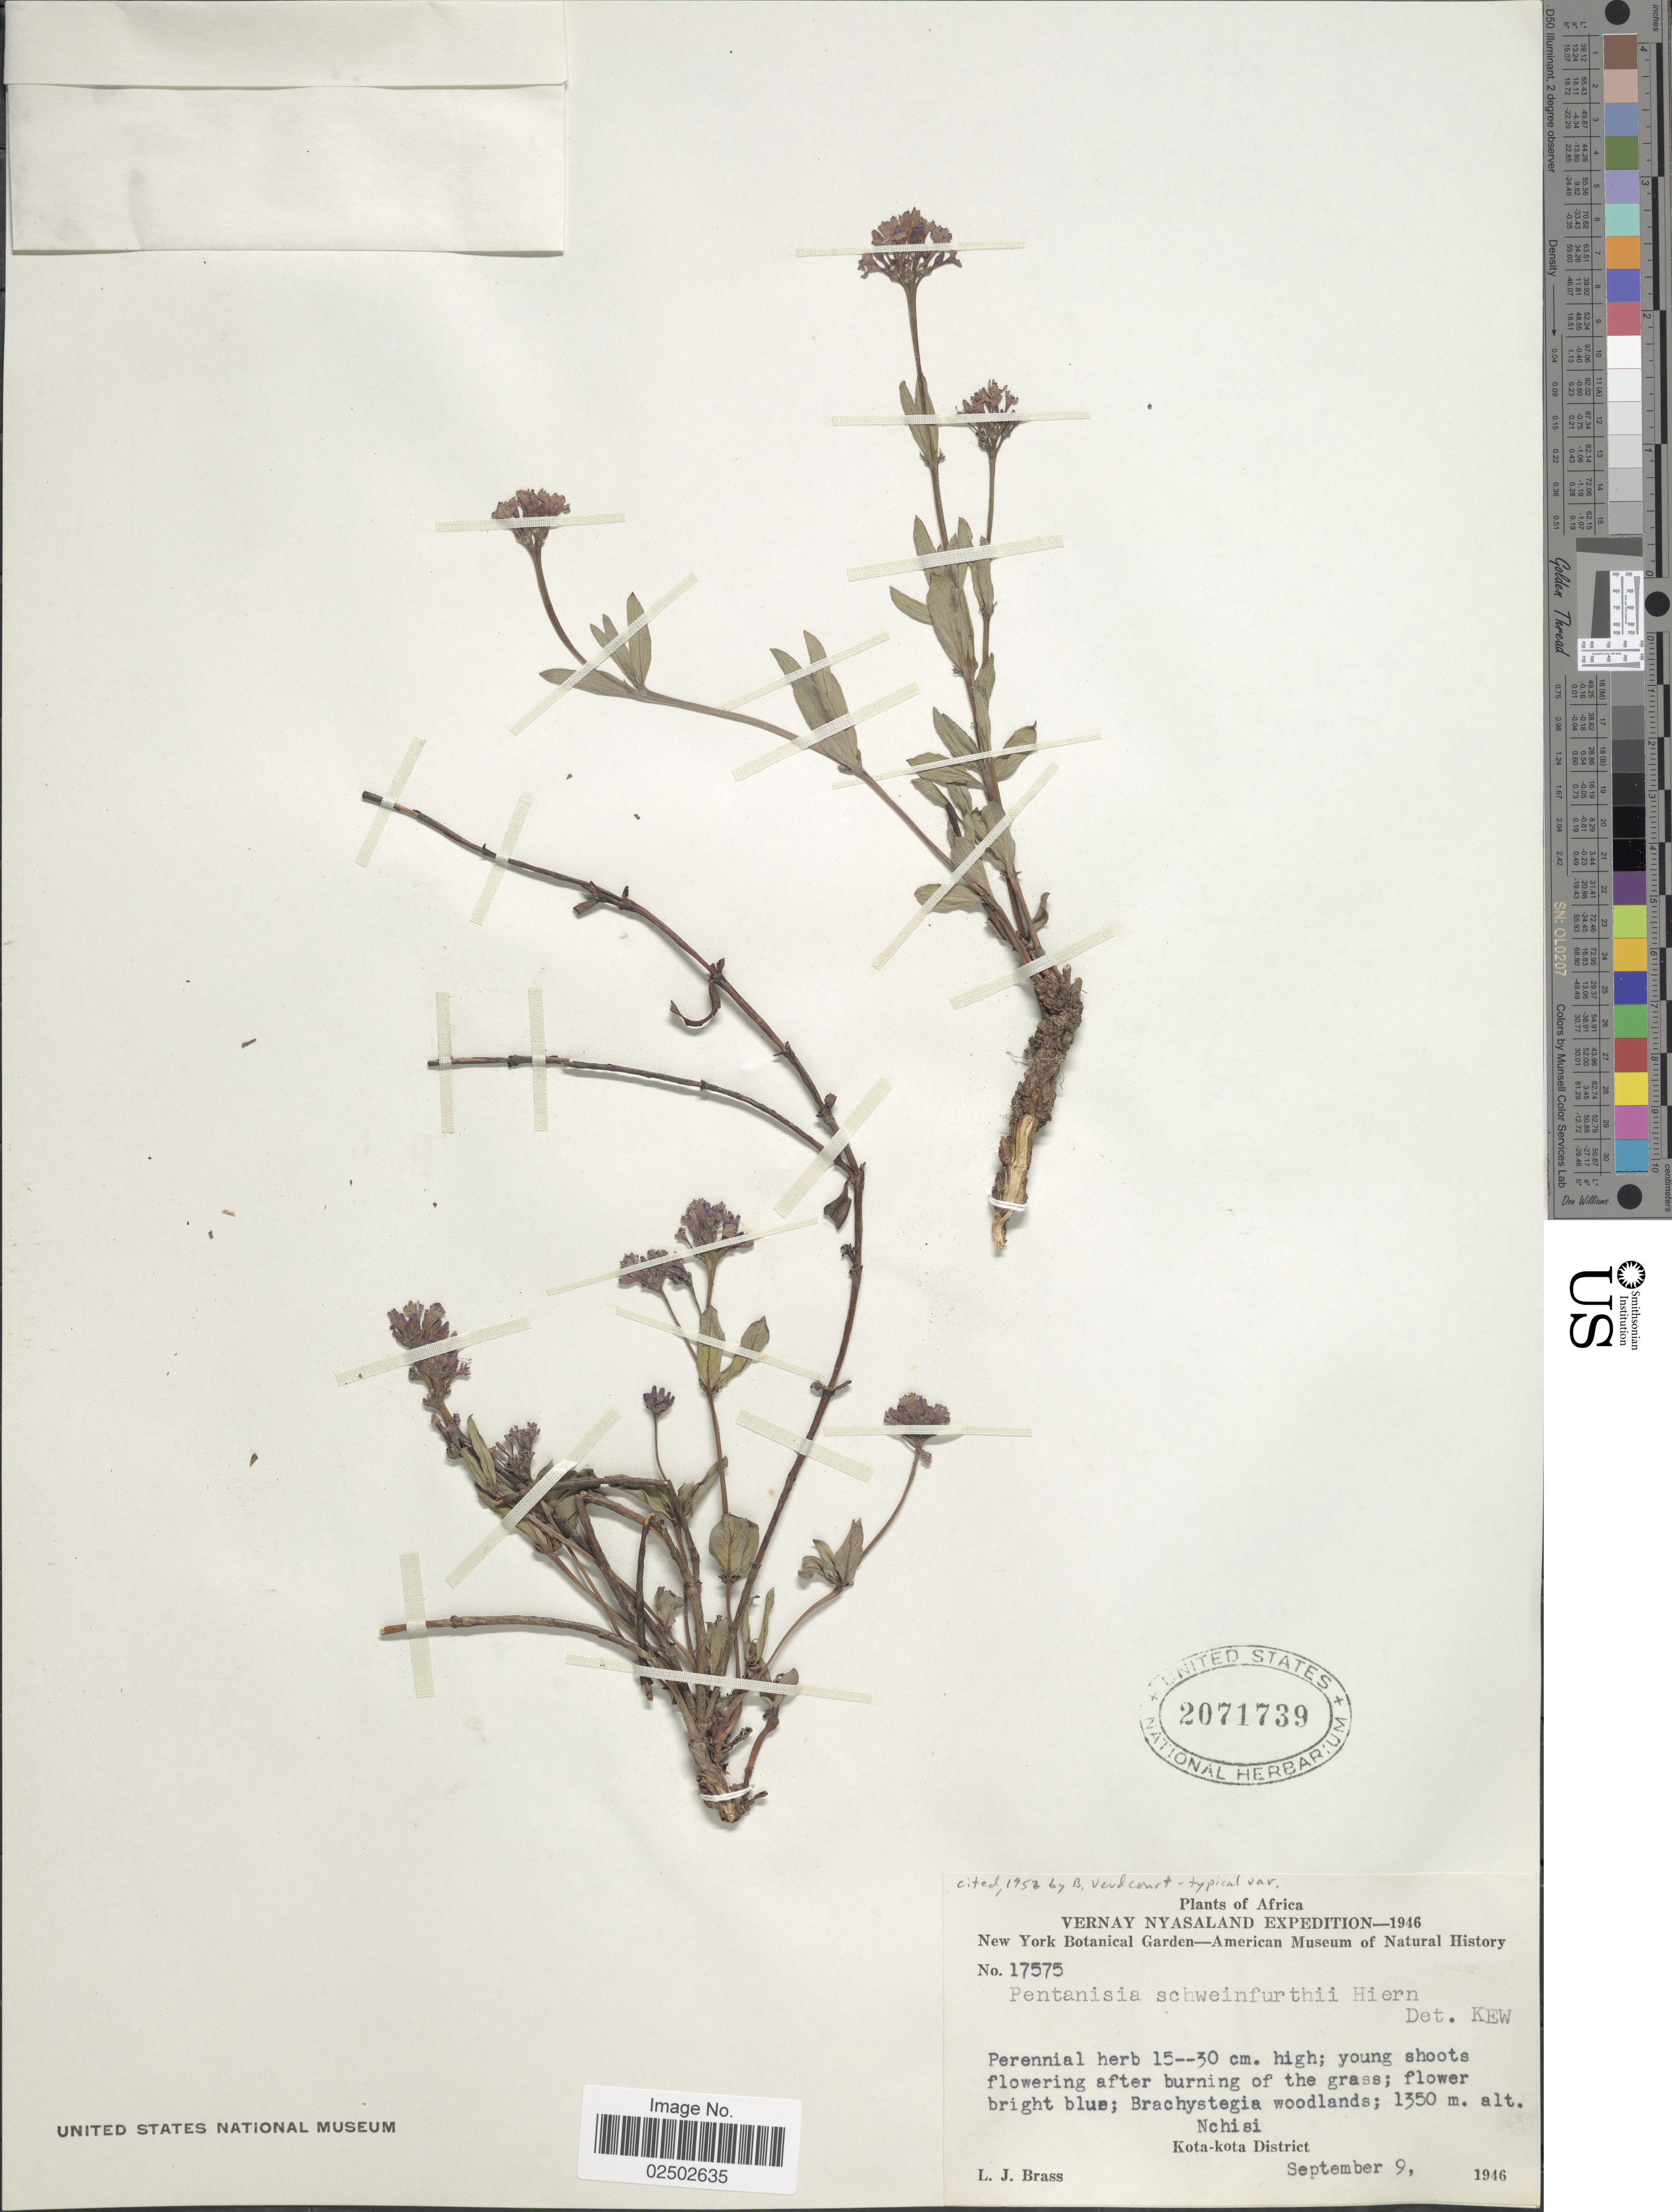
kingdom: Plantae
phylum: Tracheophyta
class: Magnoliopsida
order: Gentianales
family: Rubiaceae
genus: Pentanisia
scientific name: Pentanisia schweinfurthii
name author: Hiern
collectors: L. J. Brass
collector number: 17575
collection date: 1946-09-09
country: Malawi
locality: Vernay Nyasaland. Nchisi. Kota-Kota District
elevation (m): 1350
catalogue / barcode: US 2071739